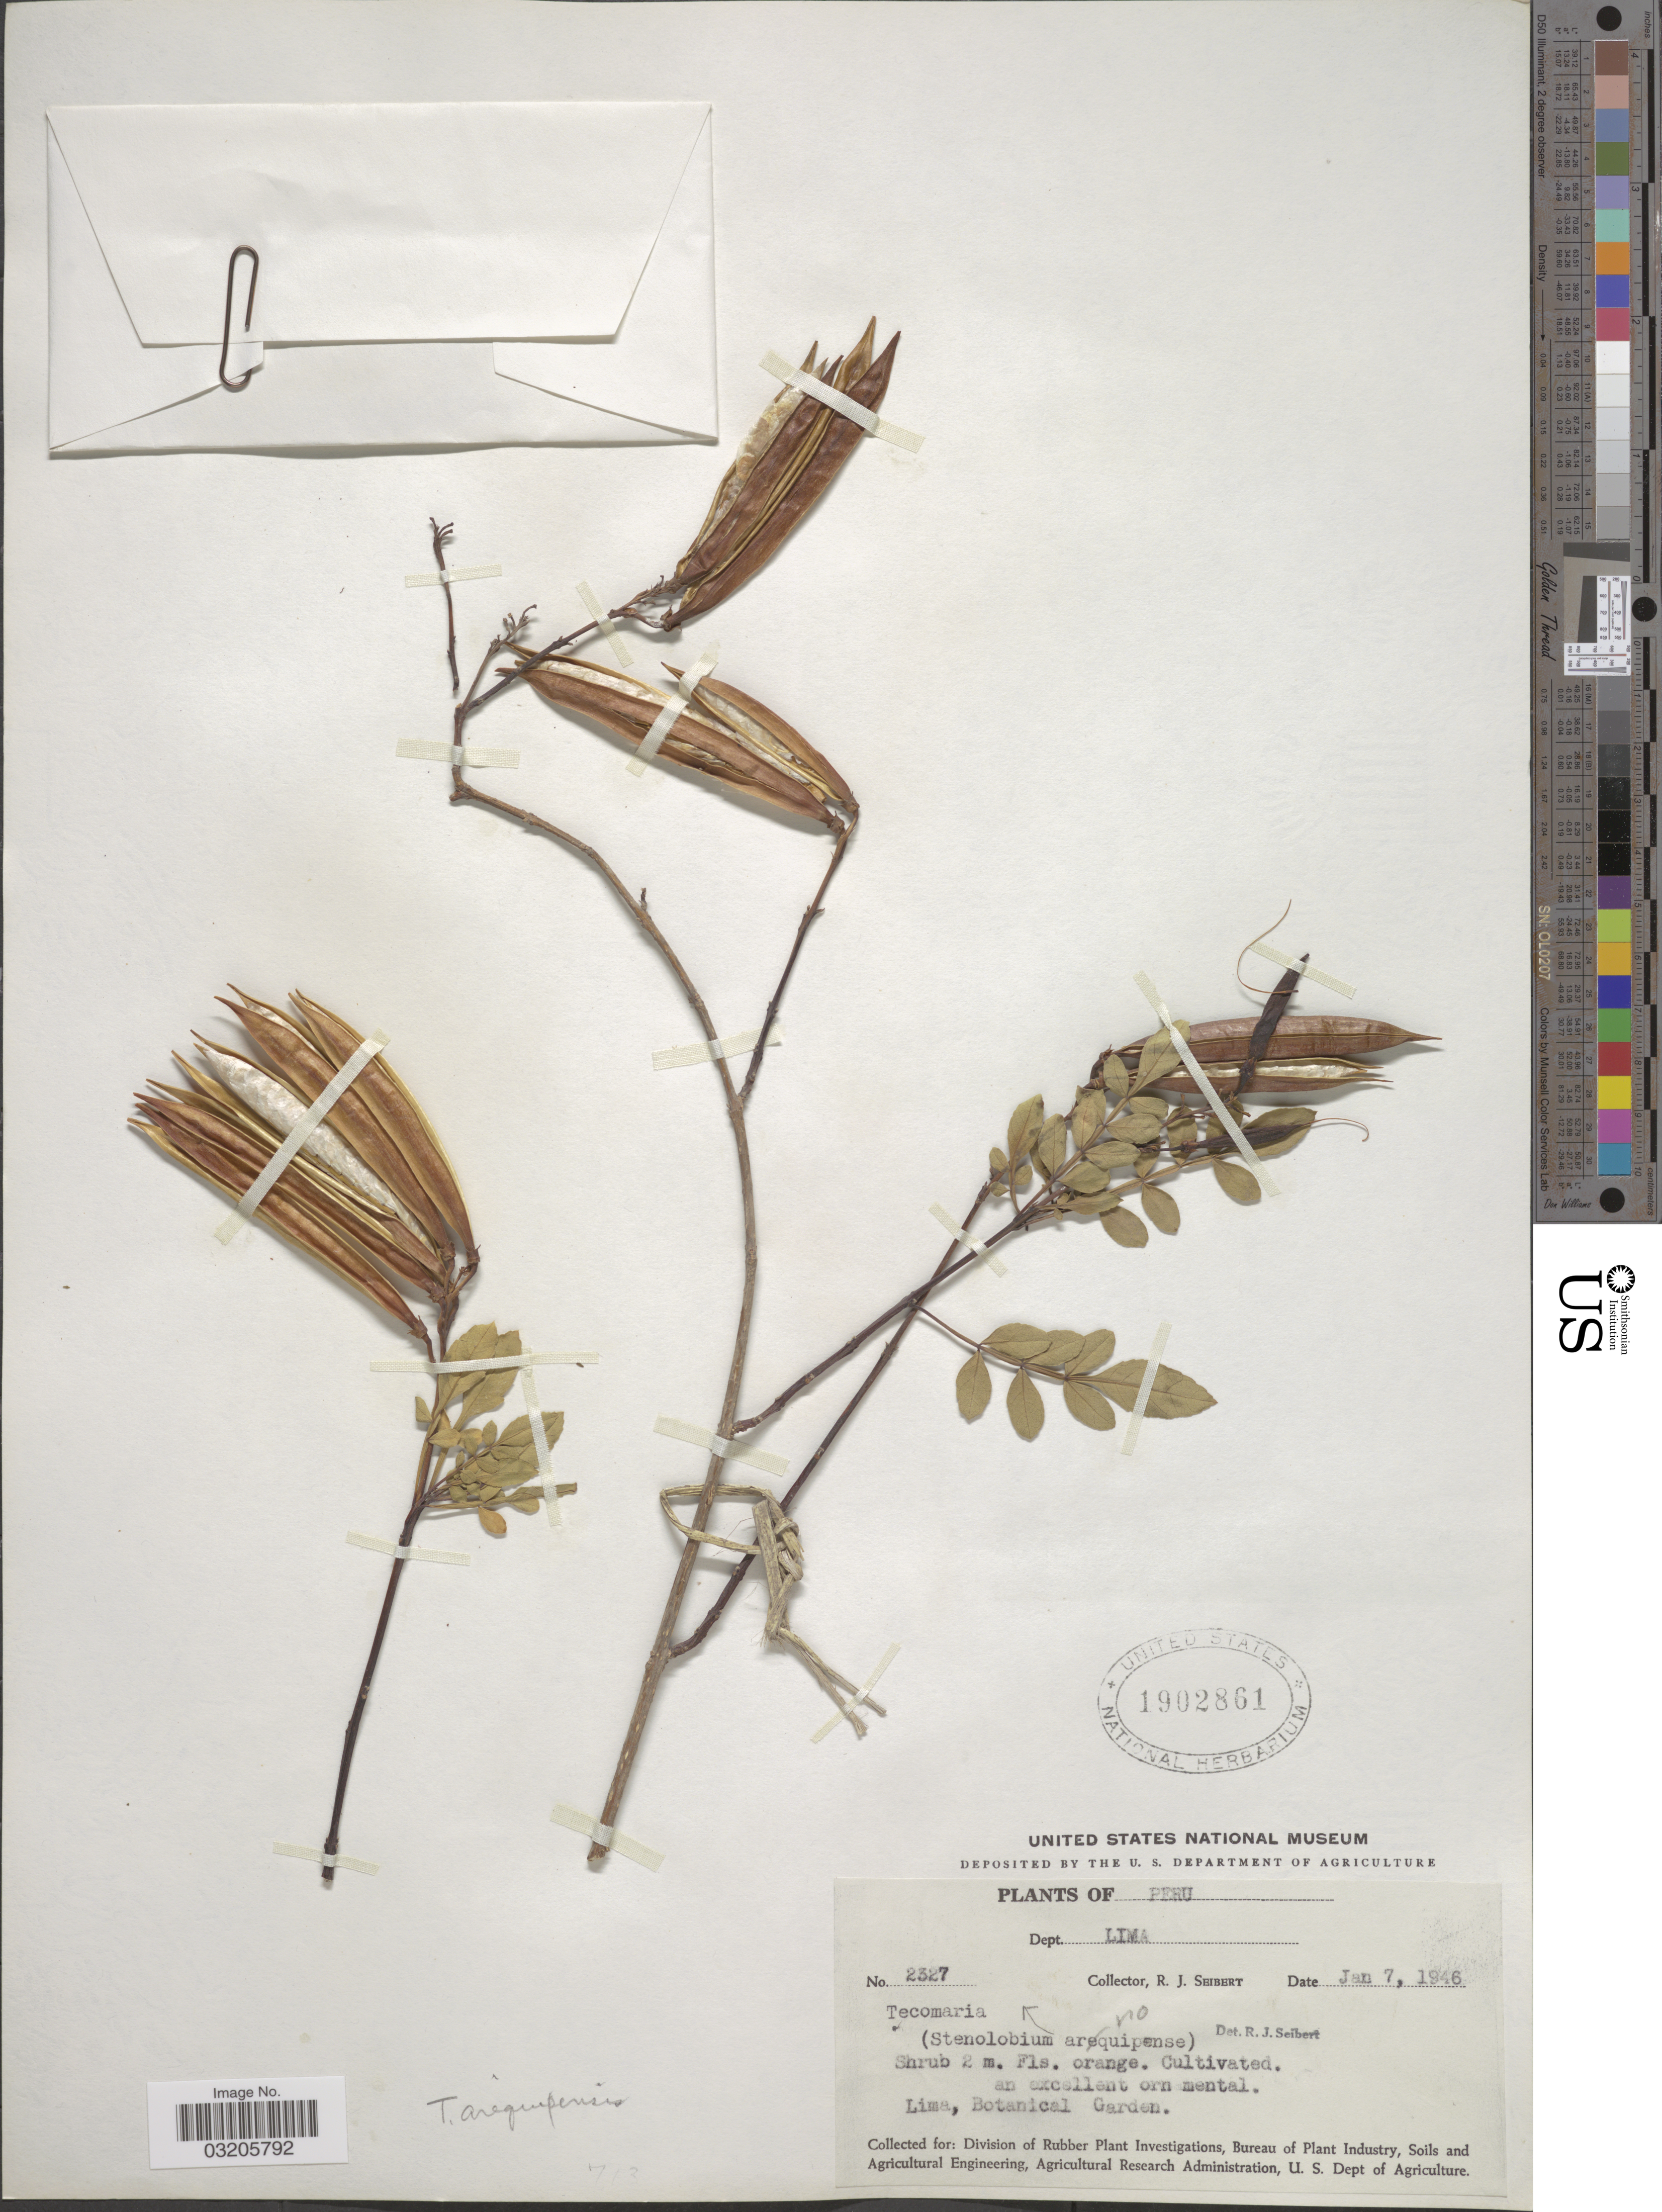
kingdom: Plantae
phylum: Tracheophyta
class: Magnoliopsida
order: Lamiales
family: Bignoniaceae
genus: Tecoma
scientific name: Tecoma sp.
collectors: R. J. Seibert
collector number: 2327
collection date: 1946-01-07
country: Peru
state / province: Lima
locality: Dept. Lima. Botanical Garden.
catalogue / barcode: US 1902861